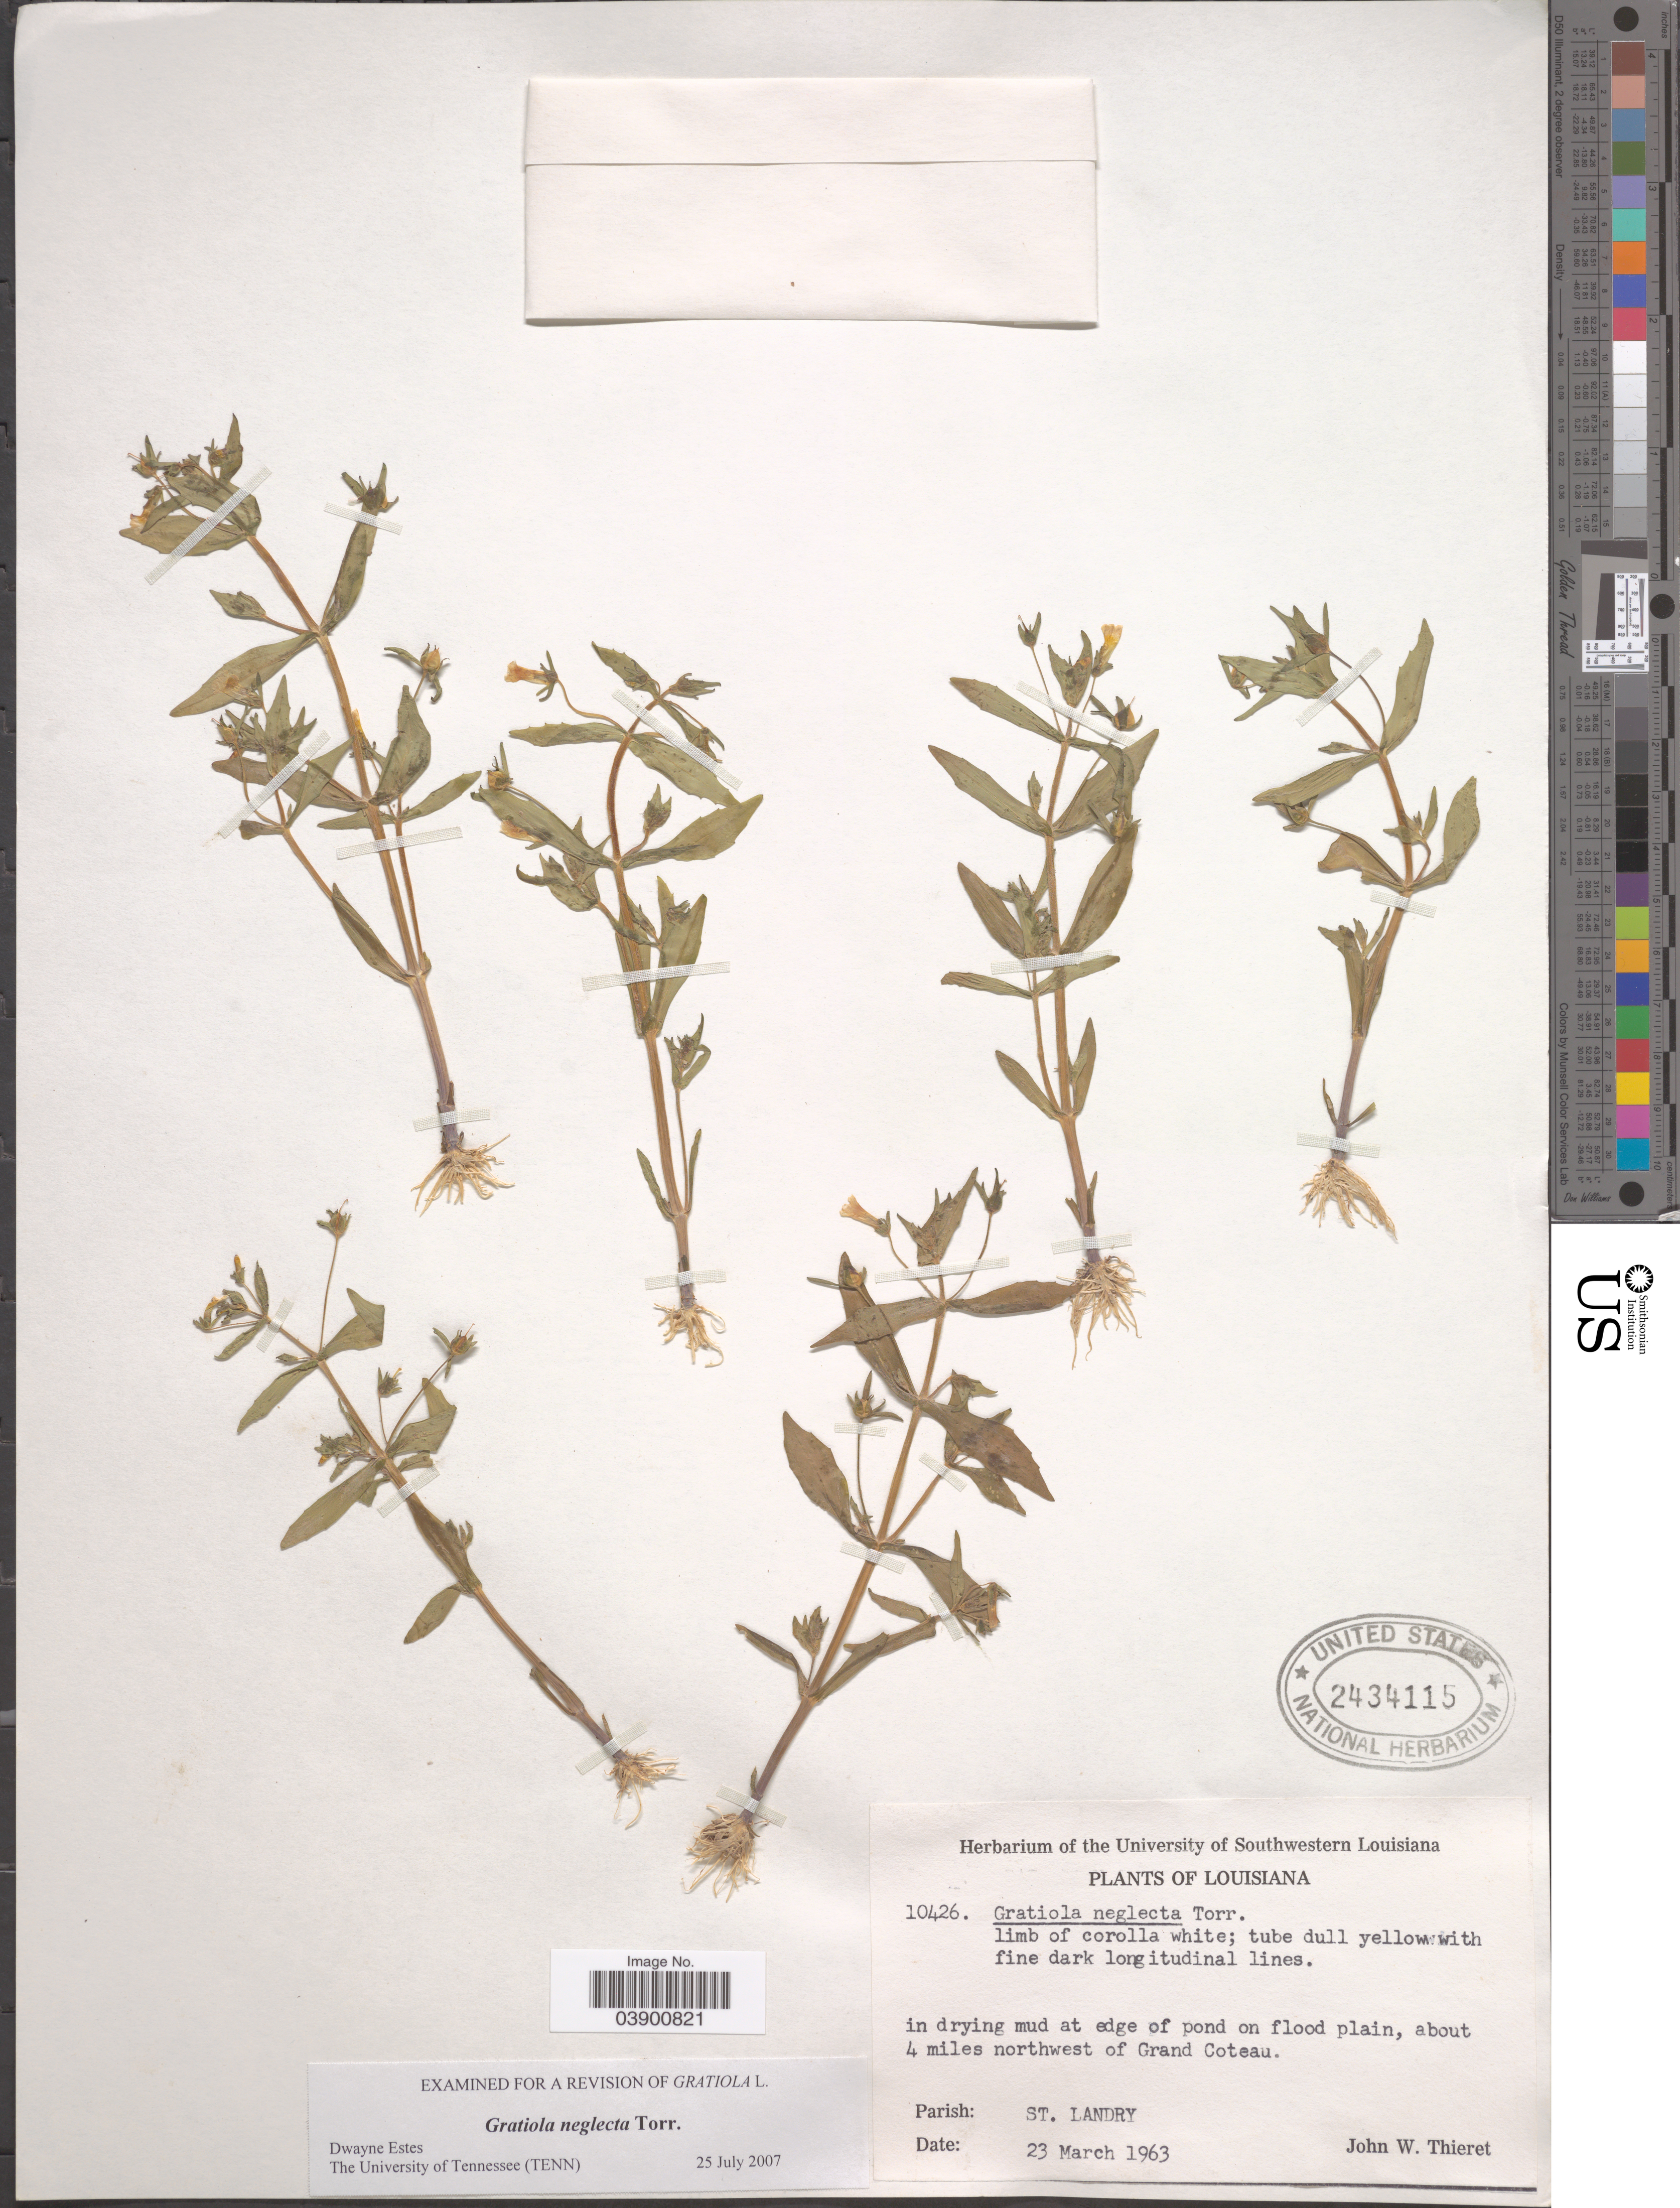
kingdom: Plantae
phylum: Tracheophyta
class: Magnoliopsida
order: Lamiales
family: Plantaginaceae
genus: Gratiola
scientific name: Gratiola neglecta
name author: Torr.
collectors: J. W. Thieret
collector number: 10426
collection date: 1963-03-23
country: United States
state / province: Louisiana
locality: At edge of pond on flood plain, about 4 miles northwest of Grand Coteau. Parish: St. Landry.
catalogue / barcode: US 2434115